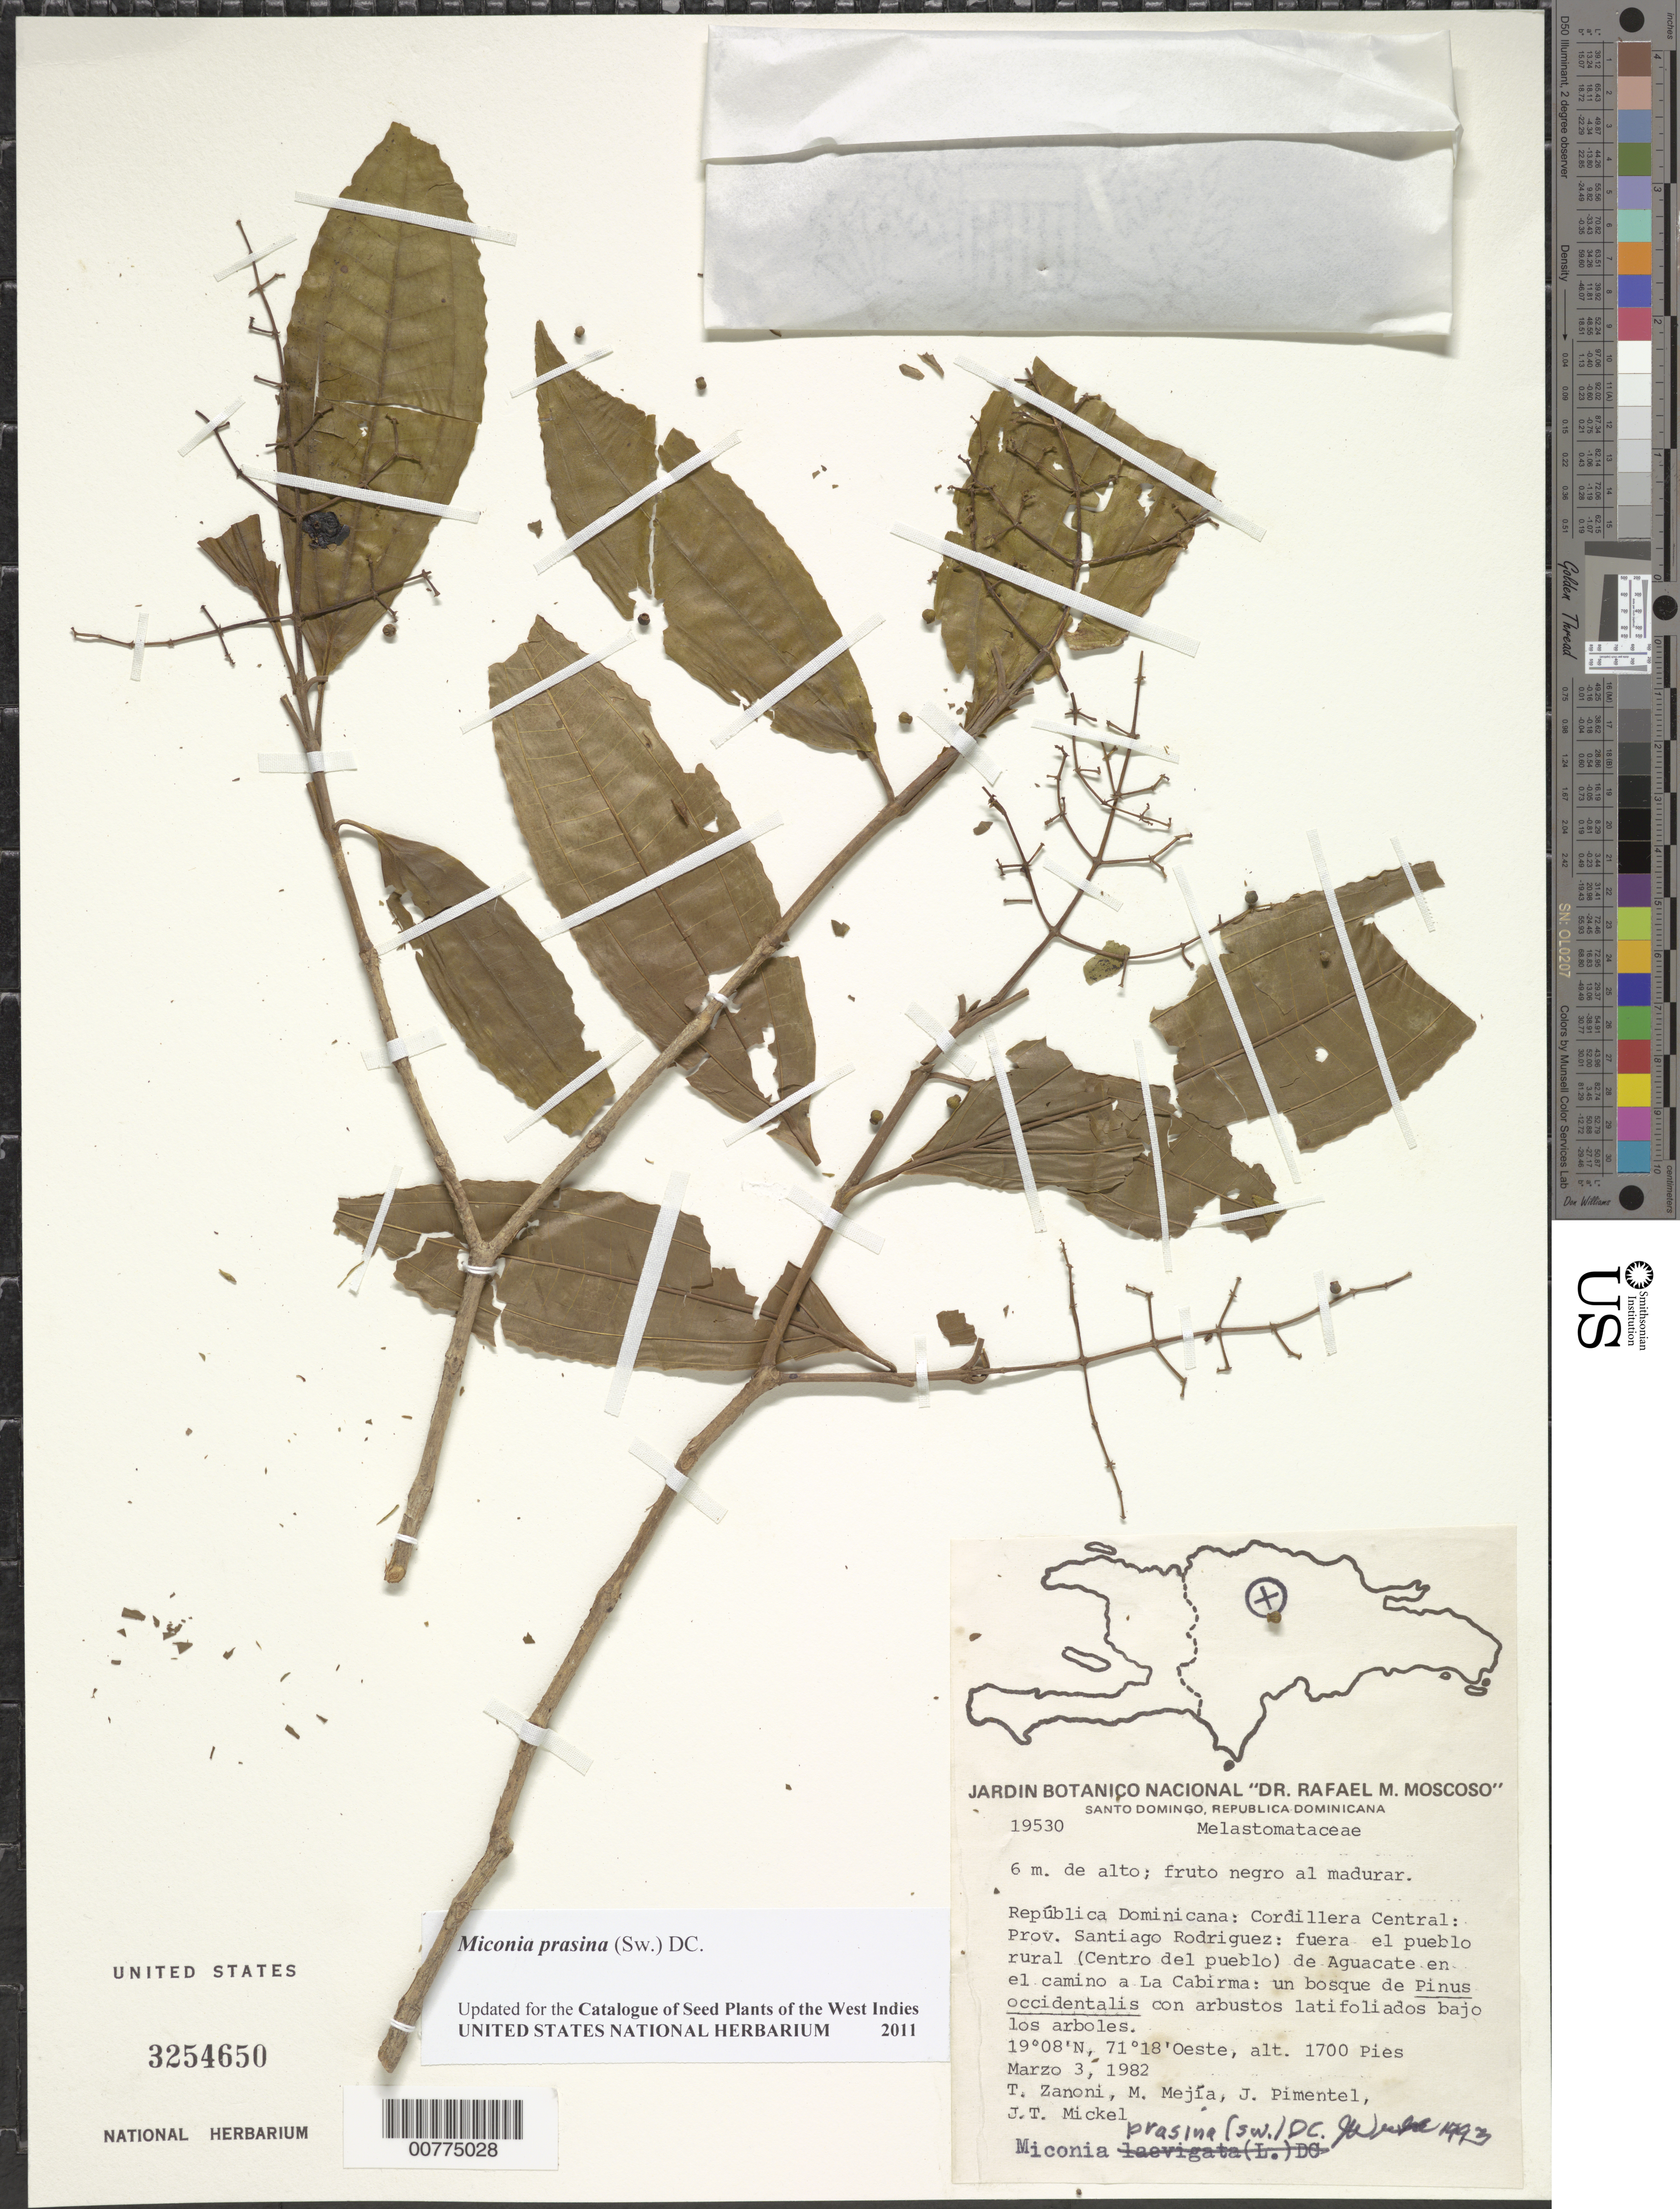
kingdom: Plantae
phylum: Tracheophyta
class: Magnoliopsida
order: Myrtales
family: Melastomataceae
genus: Miconia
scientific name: Miconia prasina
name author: (Sw.) DC.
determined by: Wurdack, John J., (US), US (UNITED STATES)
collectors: T. A. Zanoni, M. Mejia, J. Pimentel & J. T. Mickel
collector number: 19530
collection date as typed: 03 Mar 1982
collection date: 1982-03-03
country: Dominican Republic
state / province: Santiago Rodríguez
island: Hispaniola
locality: Cordillera Central, outside the rural village of (Centro del Pueblo) of Aguacate in road to La Cabirma.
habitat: Pinus occidentalis forest with broadleaf shrubs under the trees.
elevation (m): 518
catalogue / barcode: US 3254650